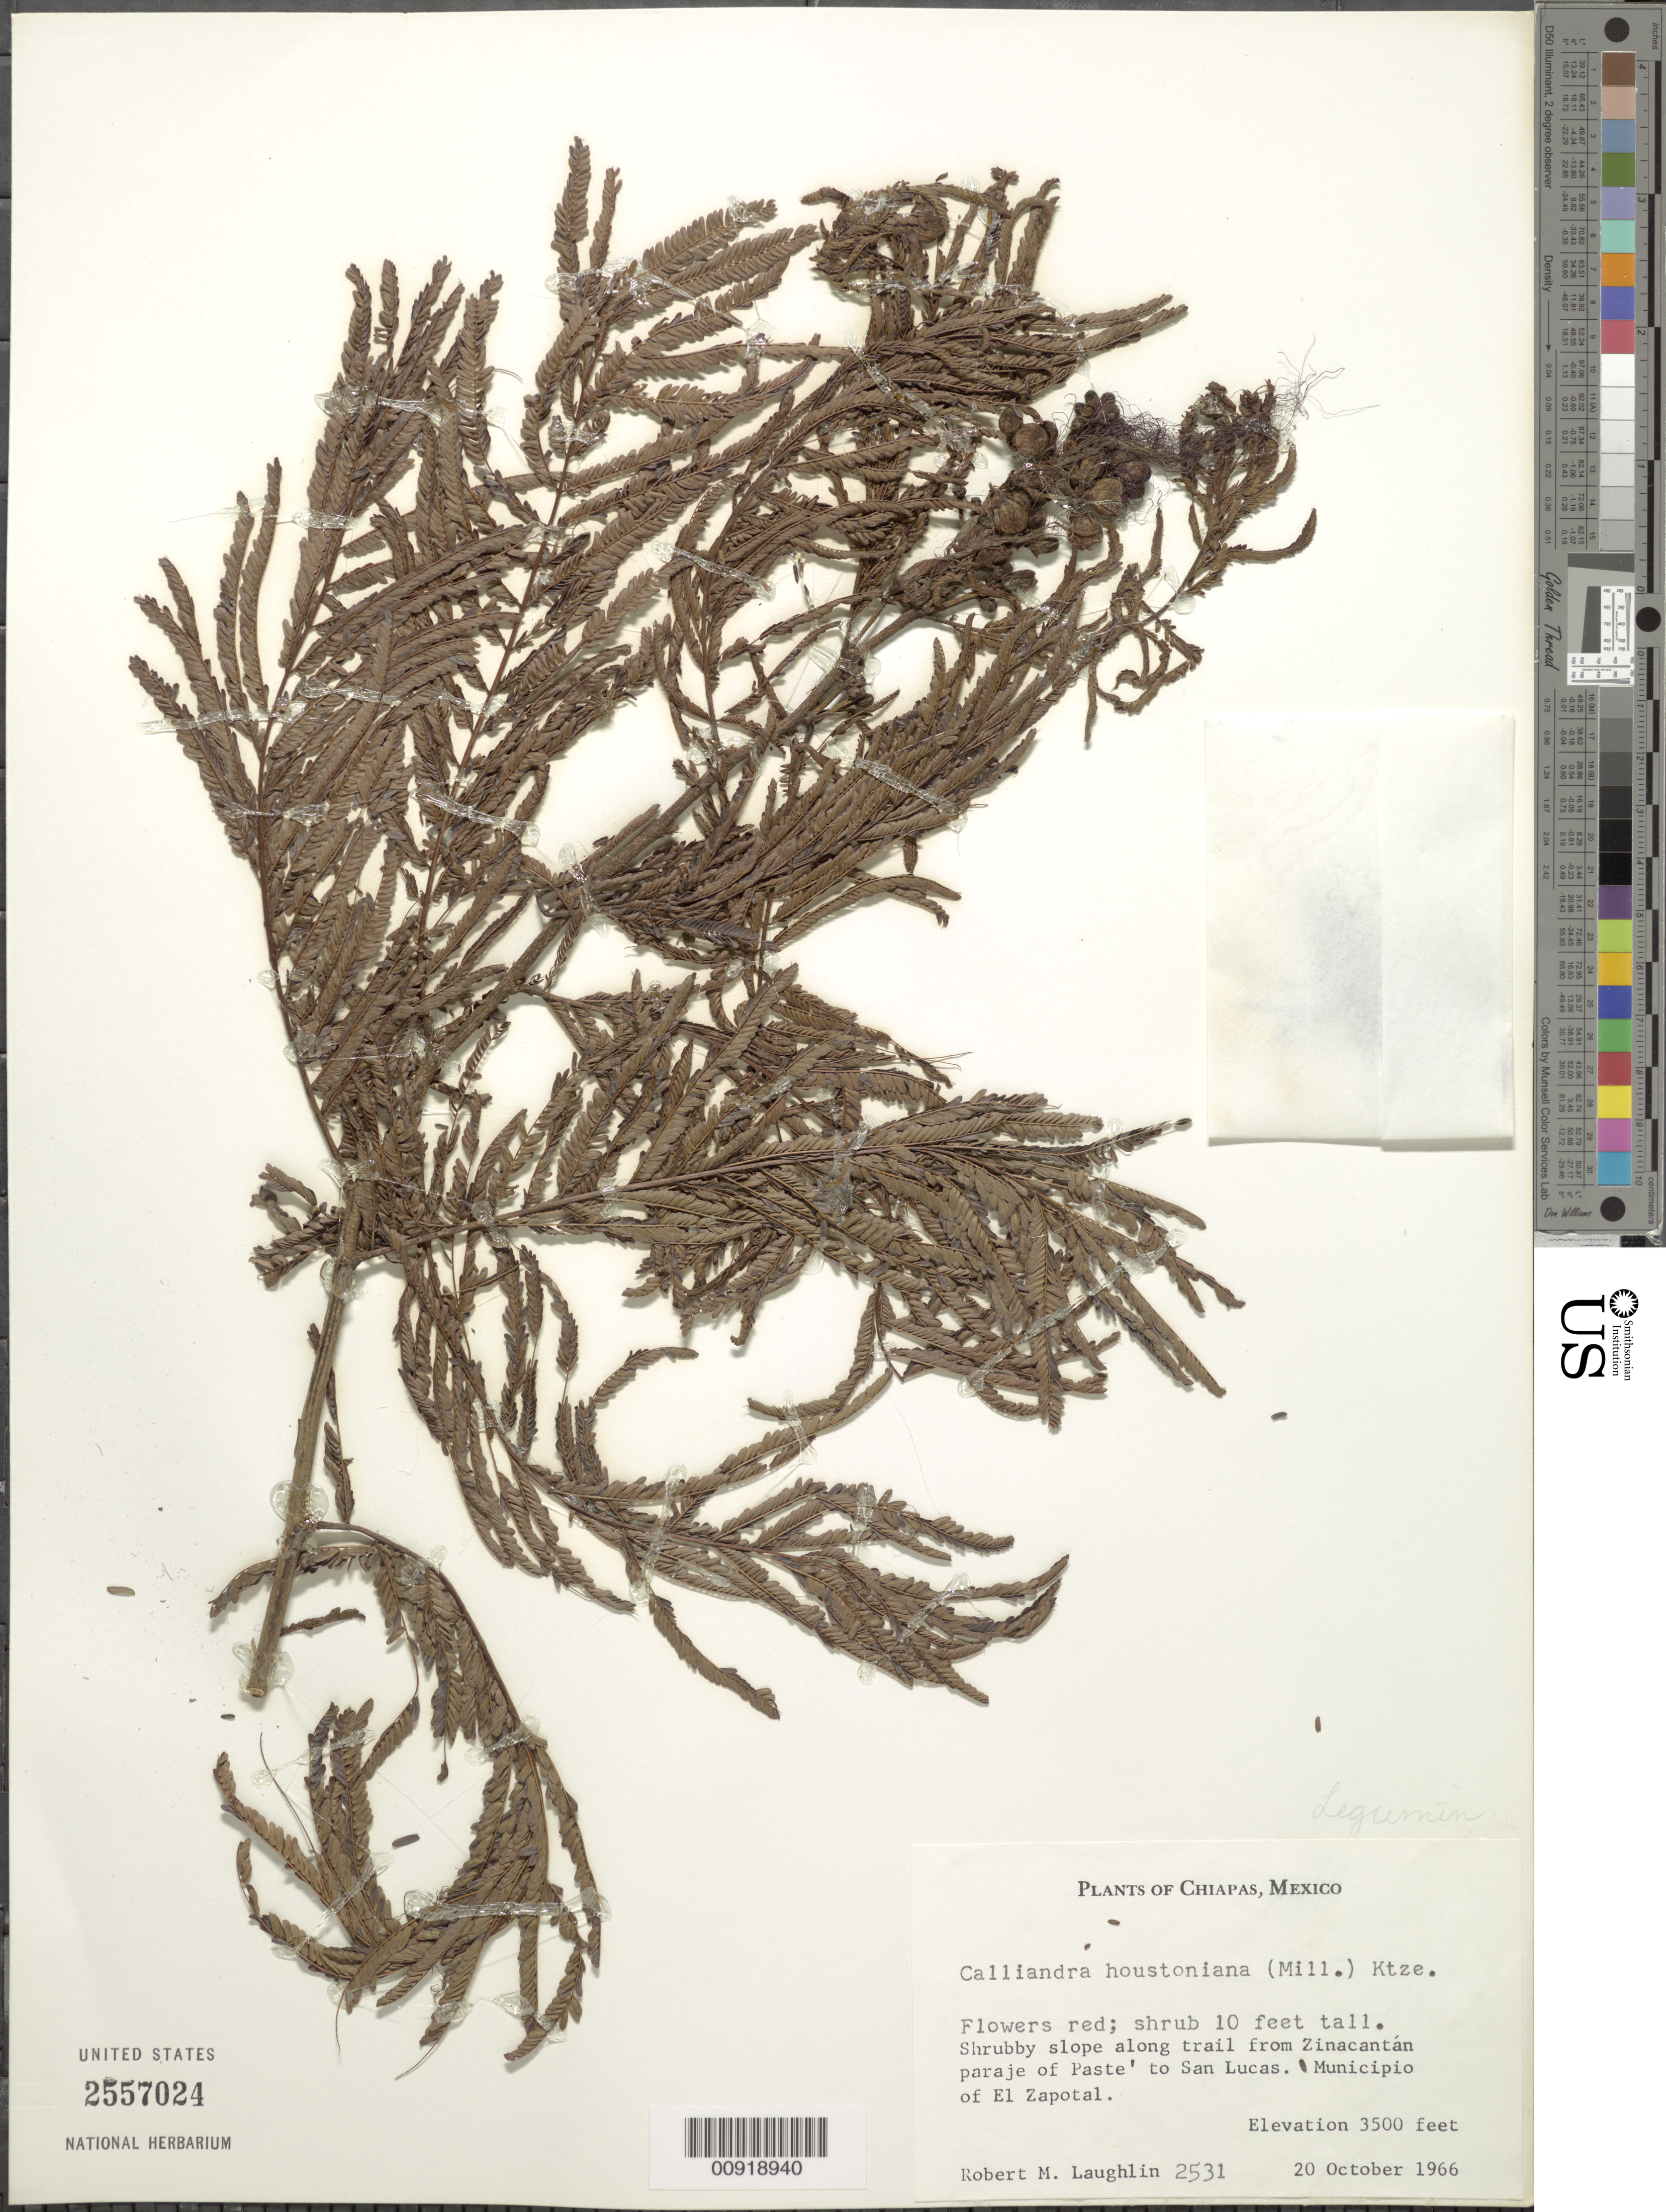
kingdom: Plantae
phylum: Tracheophyta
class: Magnoliopsida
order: Fabales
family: Fabaceae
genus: Calliandra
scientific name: Calliandra houstoniana var. anomala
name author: (Kunth) Barneby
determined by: Strong, Mark T., (BOT), Smithsonian Institution - National Museum of Natural History (UNITED STATES)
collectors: R. M. Laughlin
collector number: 2531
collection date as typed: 20 Oct 1966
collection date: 1966-10-20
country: Mexico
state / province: Chiapas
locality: Along trail from Zinacantán paraje of Paste' to San Lucas. Municipio El Zapotal.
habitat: Shrubby slope.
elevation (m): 1067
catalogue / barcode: US 2557024